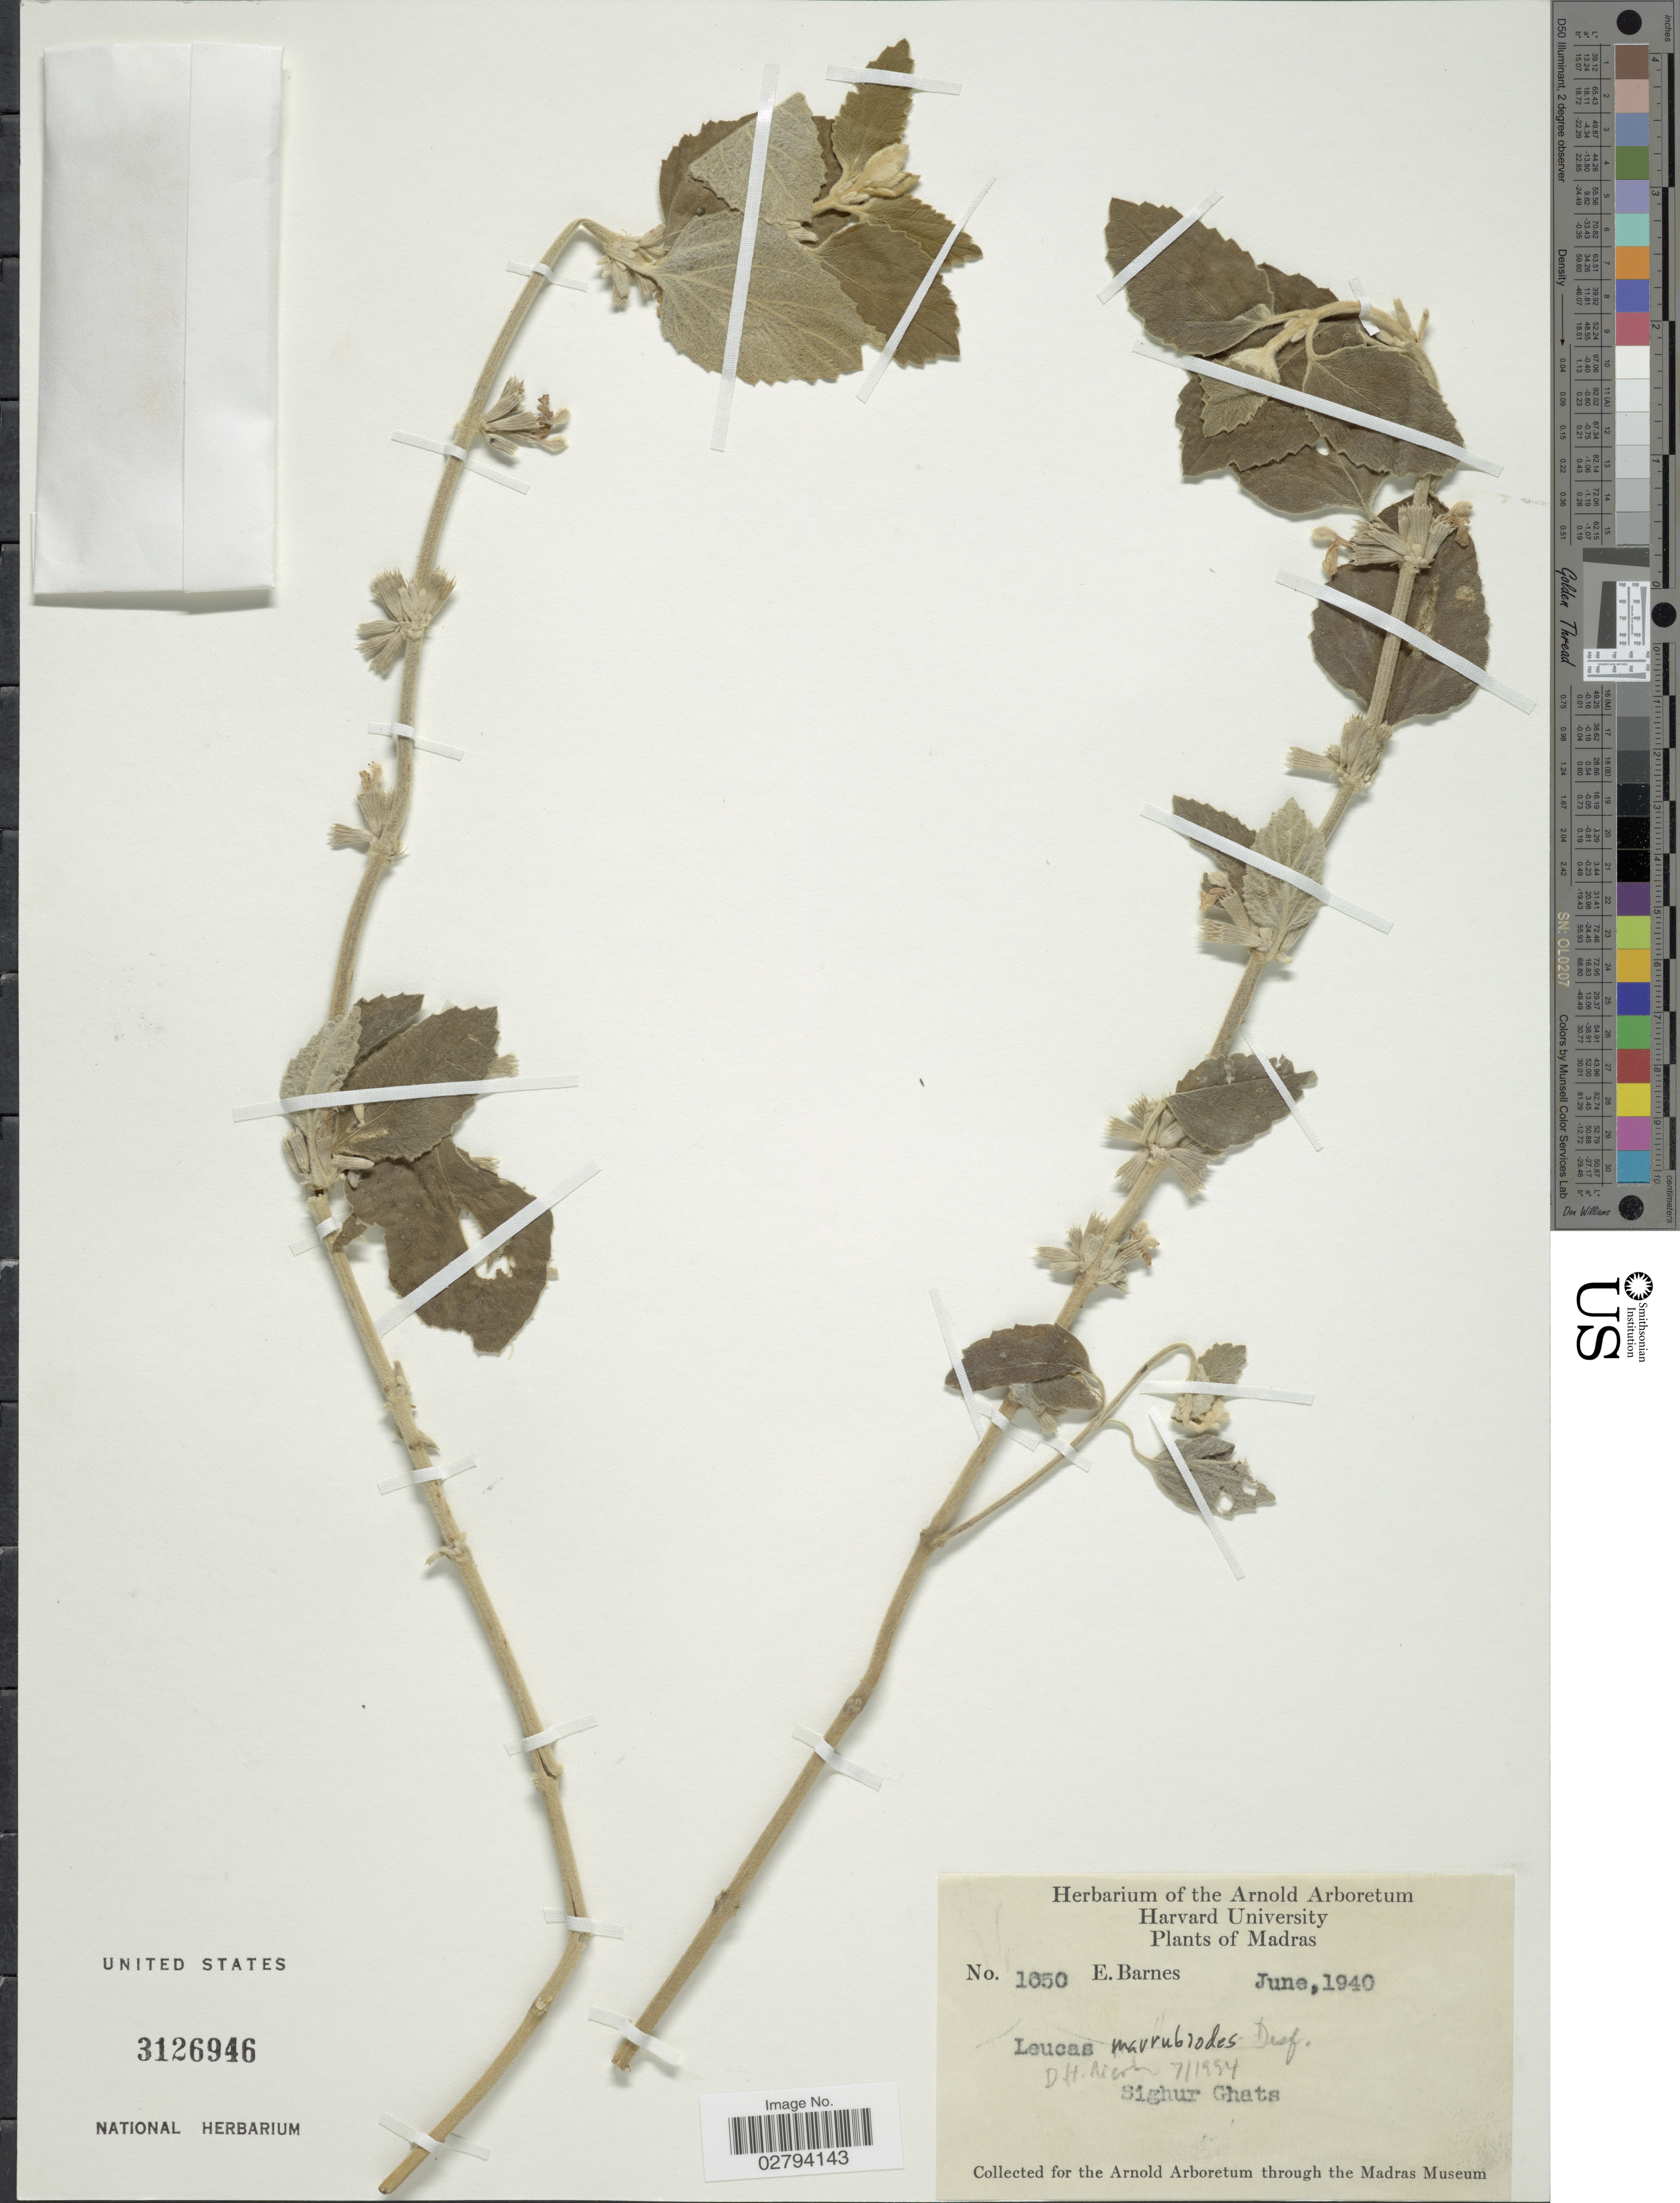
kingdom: Plantae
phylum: Tracheophyta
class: Magnoliopsida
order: Lamiales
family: Lamiaceae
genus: Leucas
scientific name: Leucas marrubioides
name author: Desf.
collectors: E. Barnes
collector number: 1650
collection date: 1940-06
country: India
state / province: Tamil Nadu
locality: Madras, Sighur Ghats.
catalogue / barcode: US 3126946